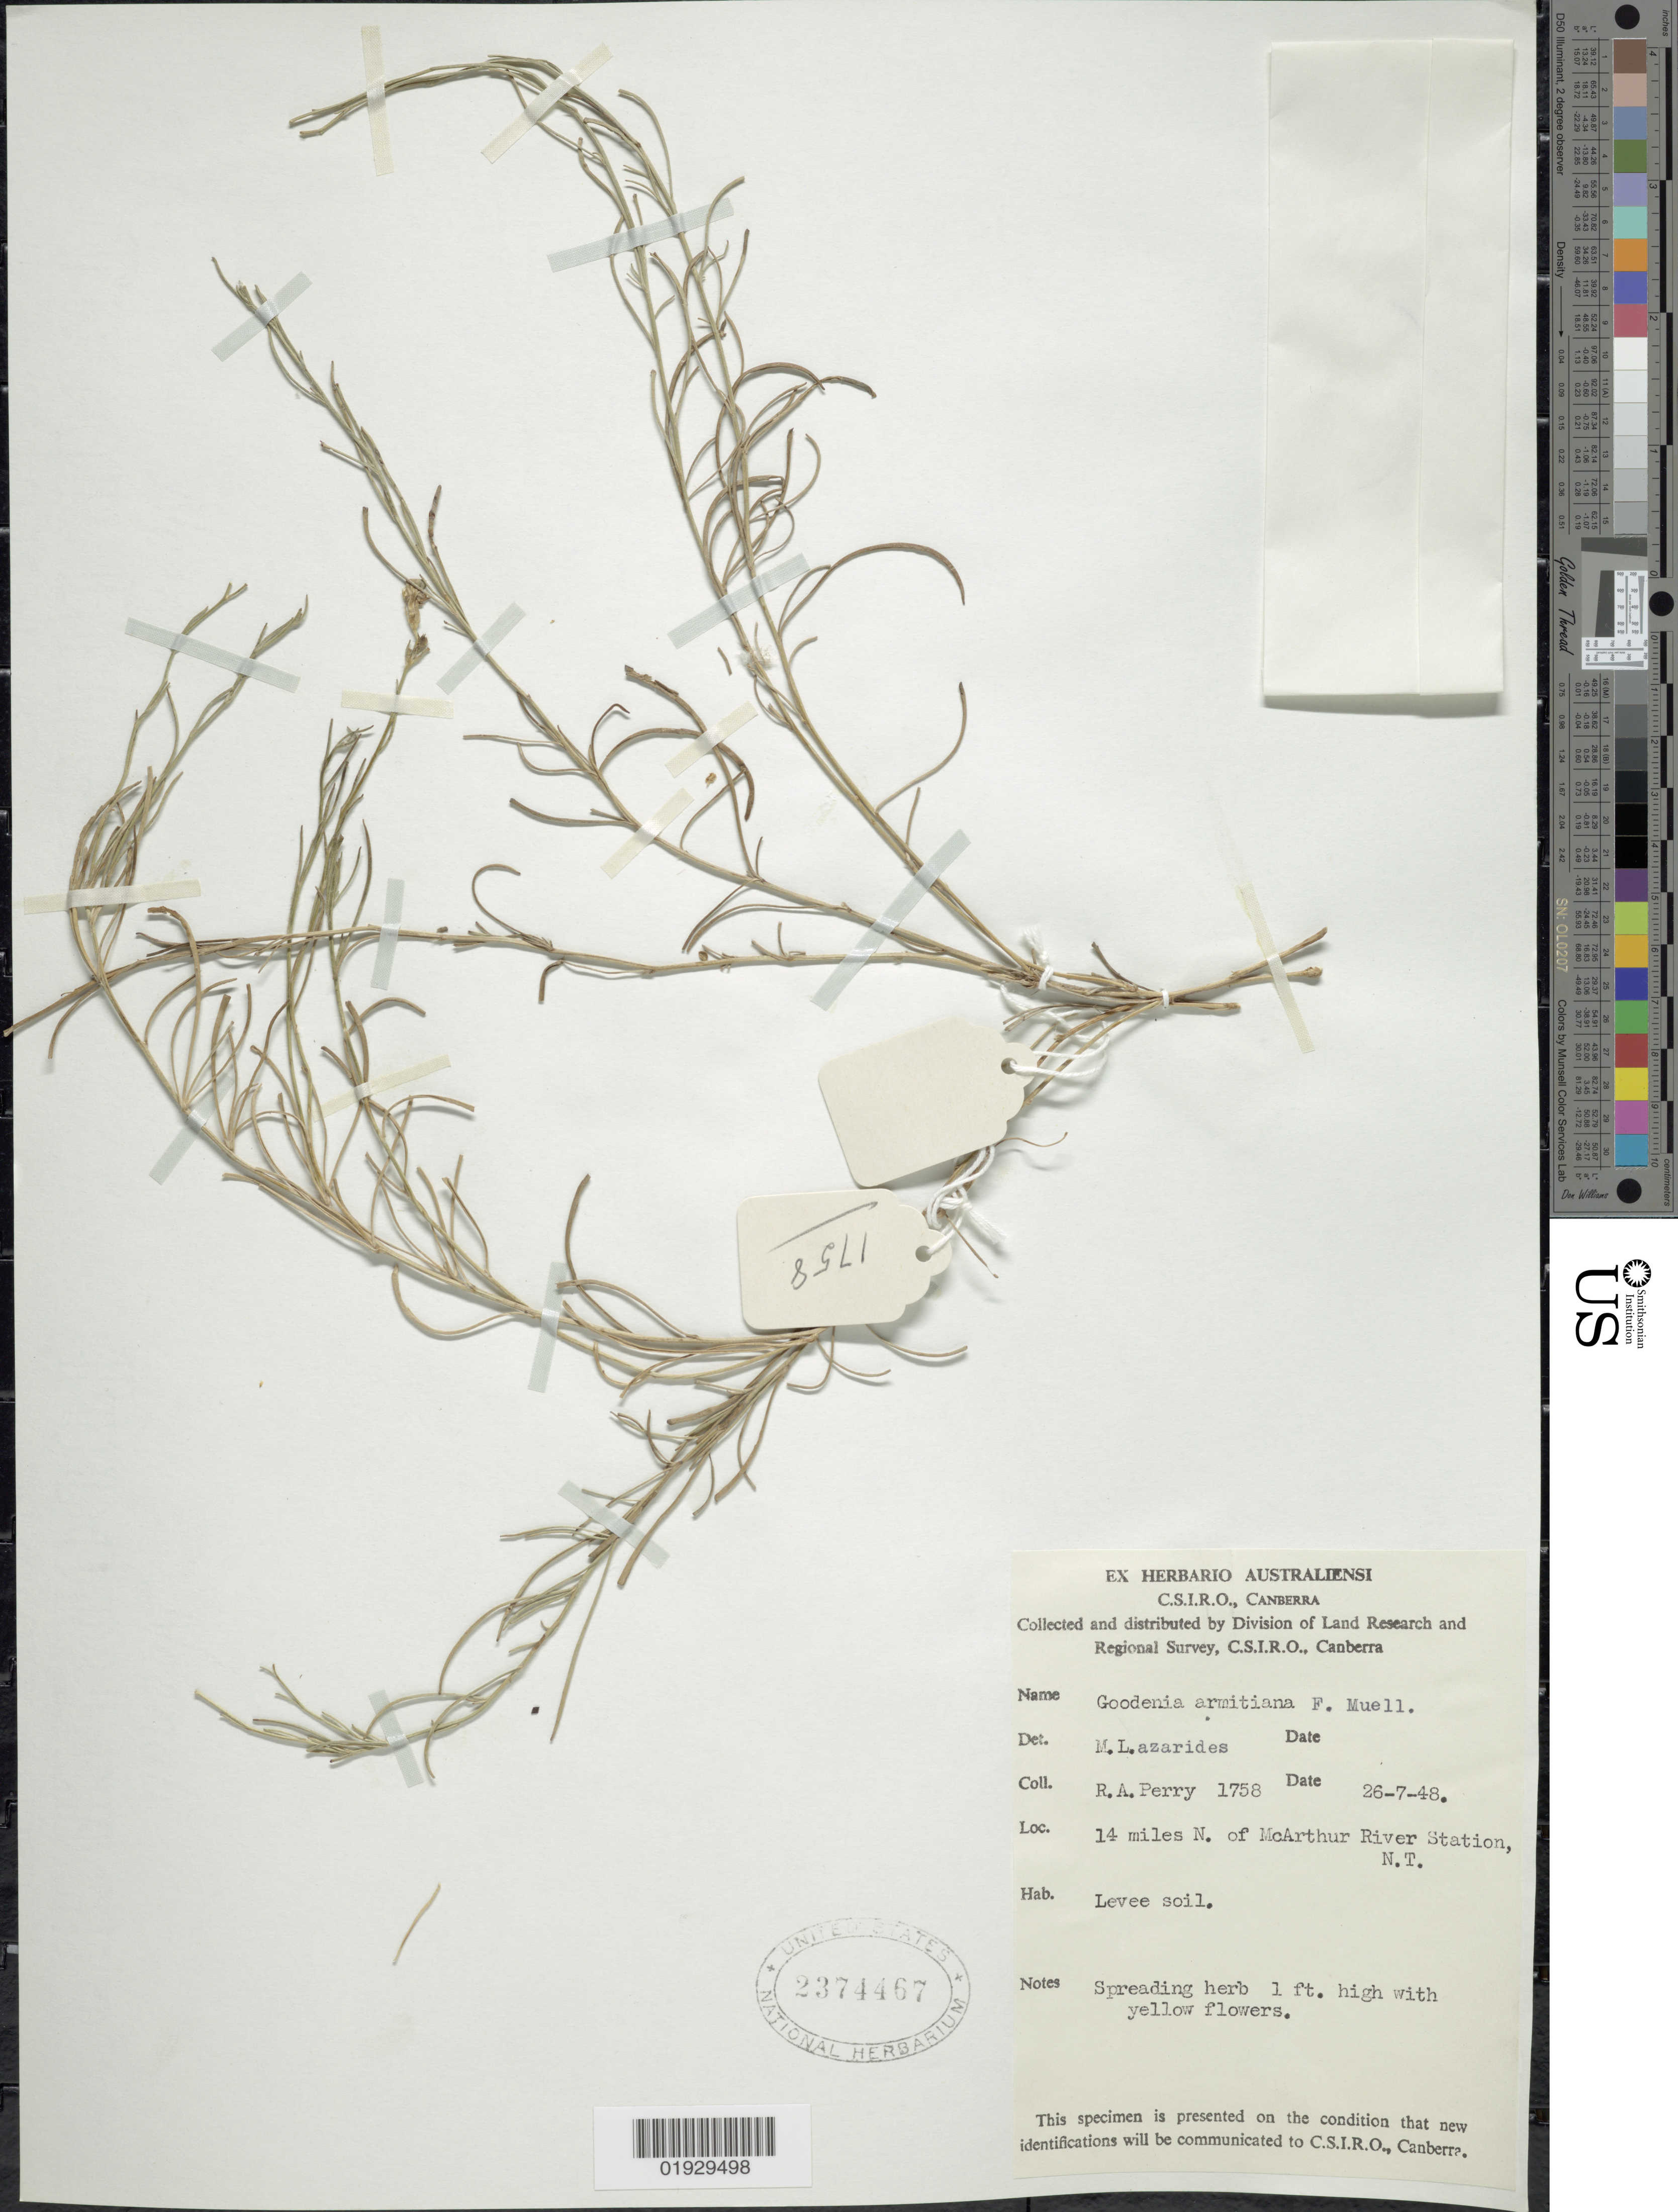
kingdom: Plantae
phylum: Tracheophyta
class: Magnoliopsida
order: Asterales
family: Goodeniaceae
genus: Goodenia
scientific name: Goodenia armitiana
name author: F. Muell.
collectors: Perry, R. A.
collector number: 1758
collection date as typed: Transcribed d/m/y: 26/7/48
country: Australia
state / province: Northern Territory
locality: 14 miles N. of McArthur River Station, N.T.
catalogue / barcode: US 2374467